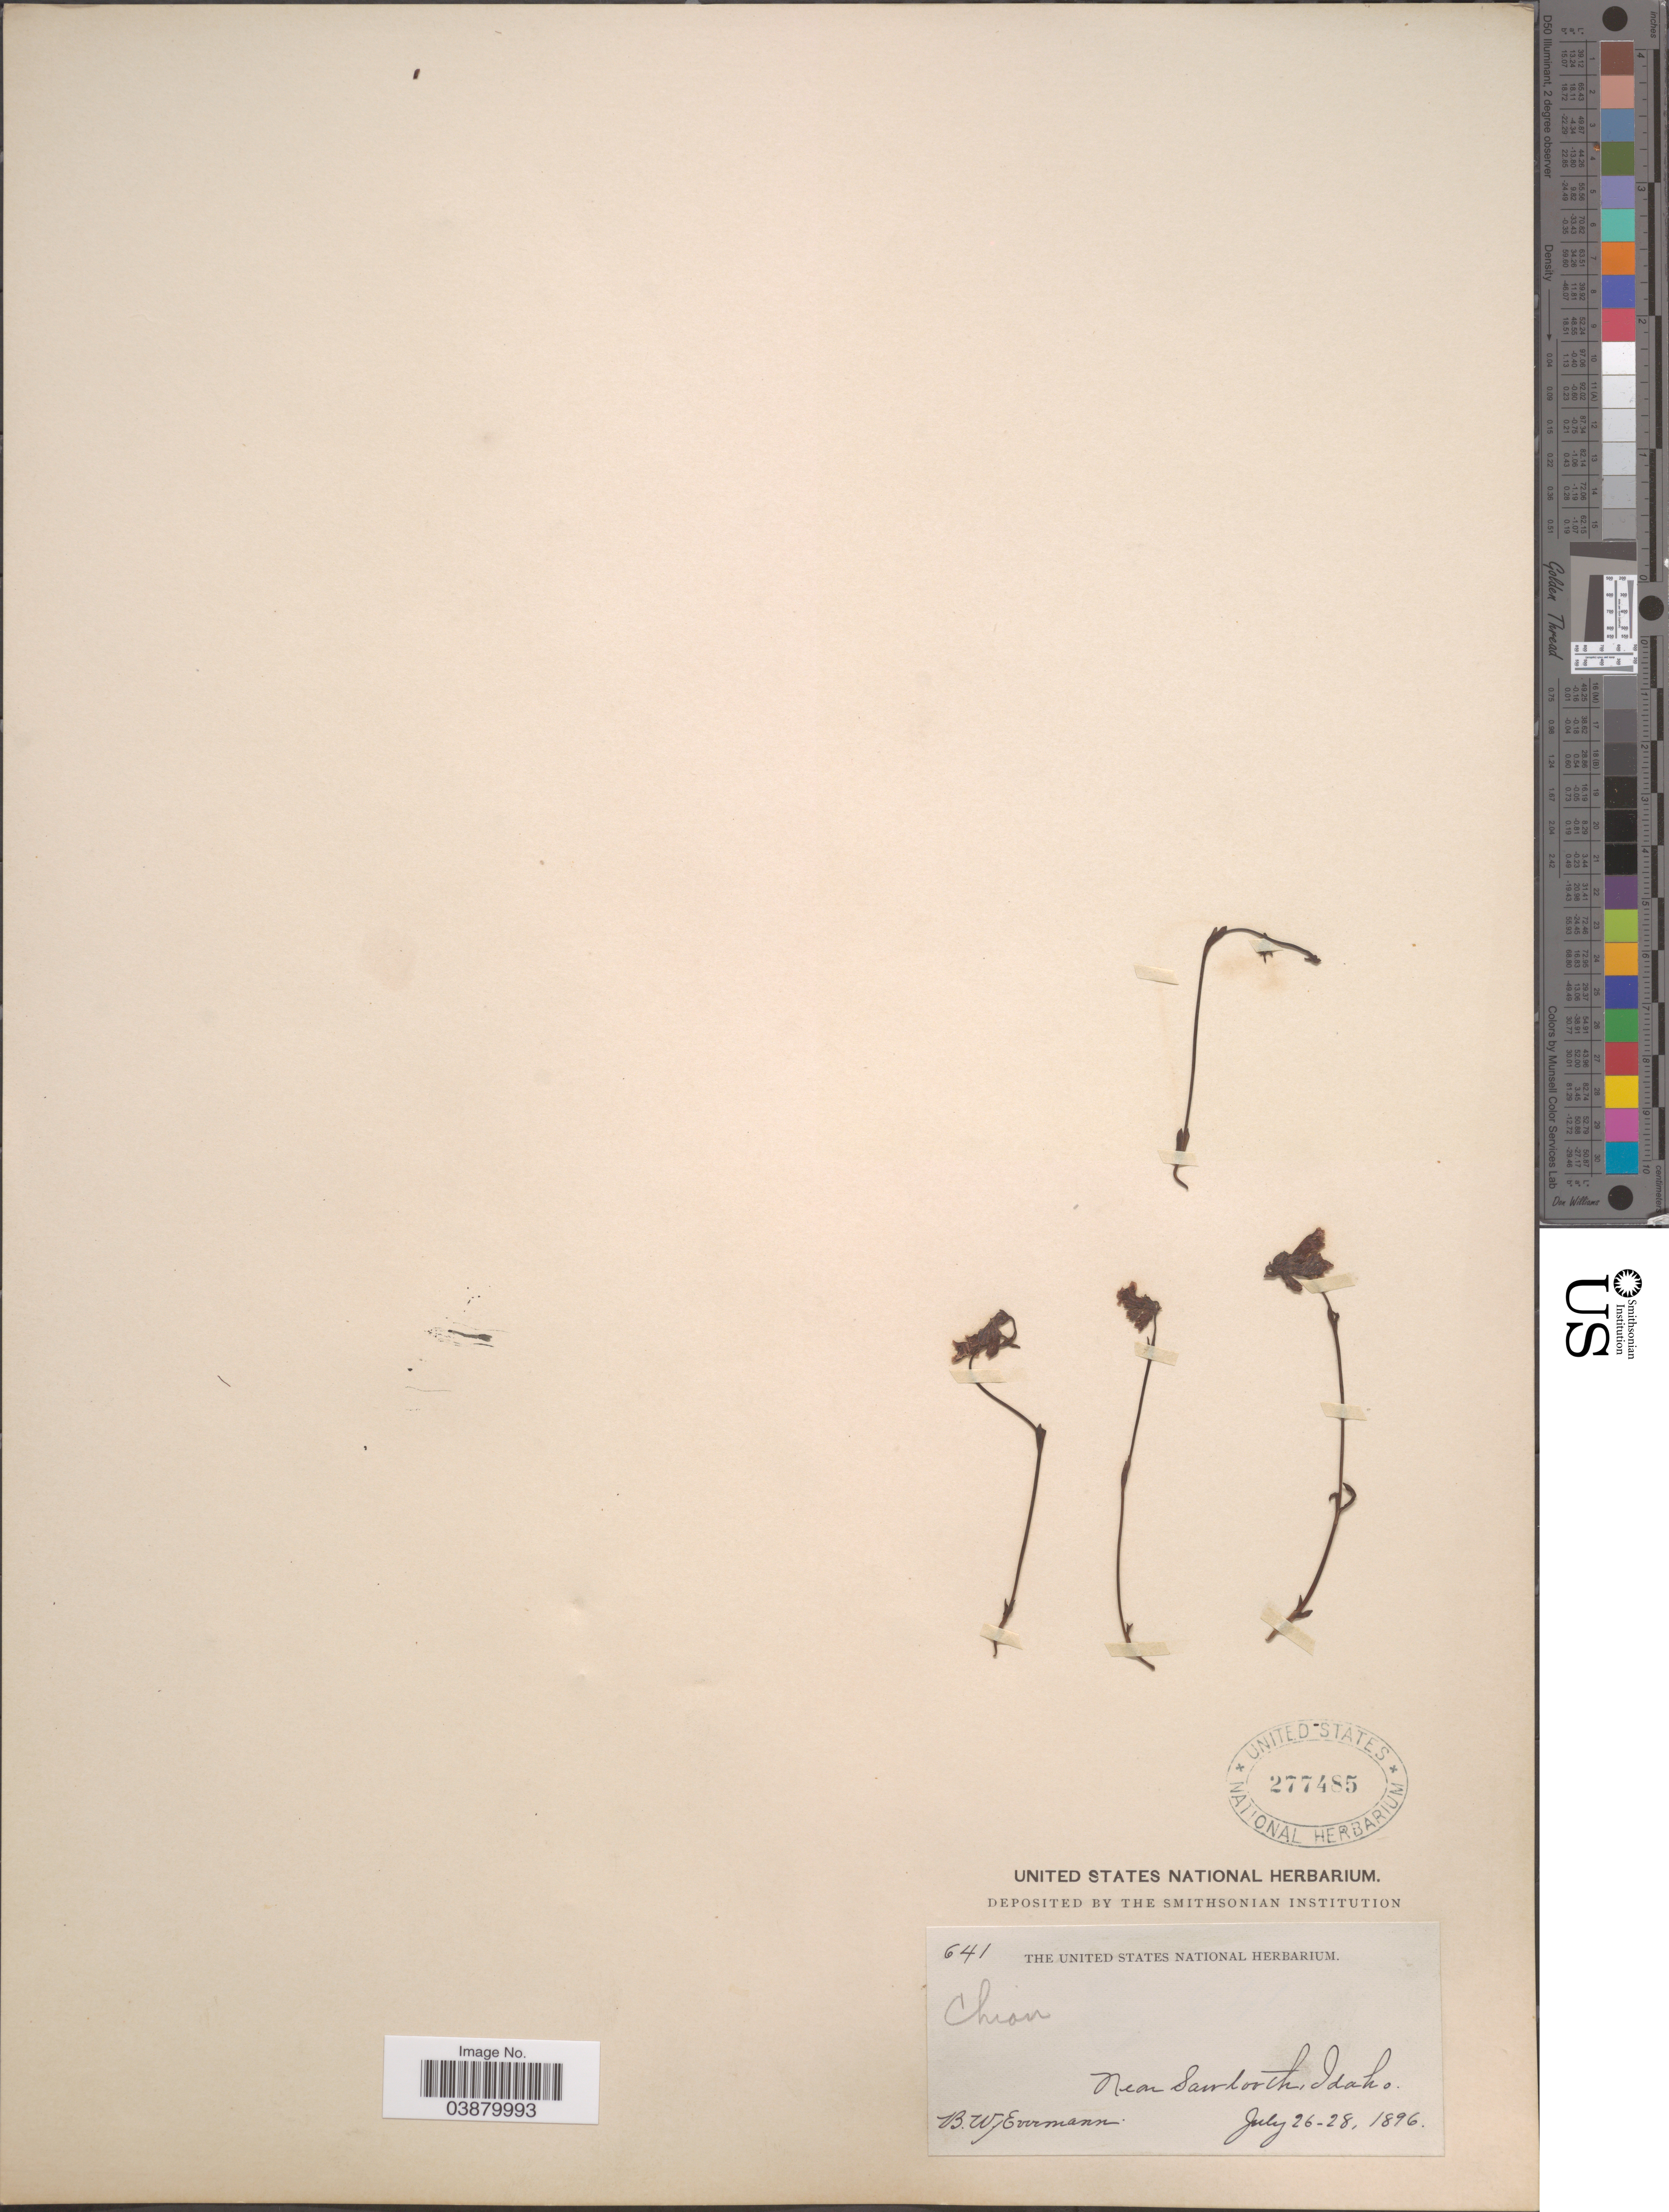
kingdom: Plantae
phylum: Tracheophyta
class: Magnoliopsida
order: Lamiales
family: Plantaginaceae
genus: Chionophila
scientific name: Chionophila tweedyi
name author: (Canby & Rose) Hend.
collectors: B. W. Evermann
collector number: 641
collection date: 1896-07-26/1896-07-28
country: United States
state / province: Idaho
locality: Near Sawtooth.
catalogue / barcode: US 277485